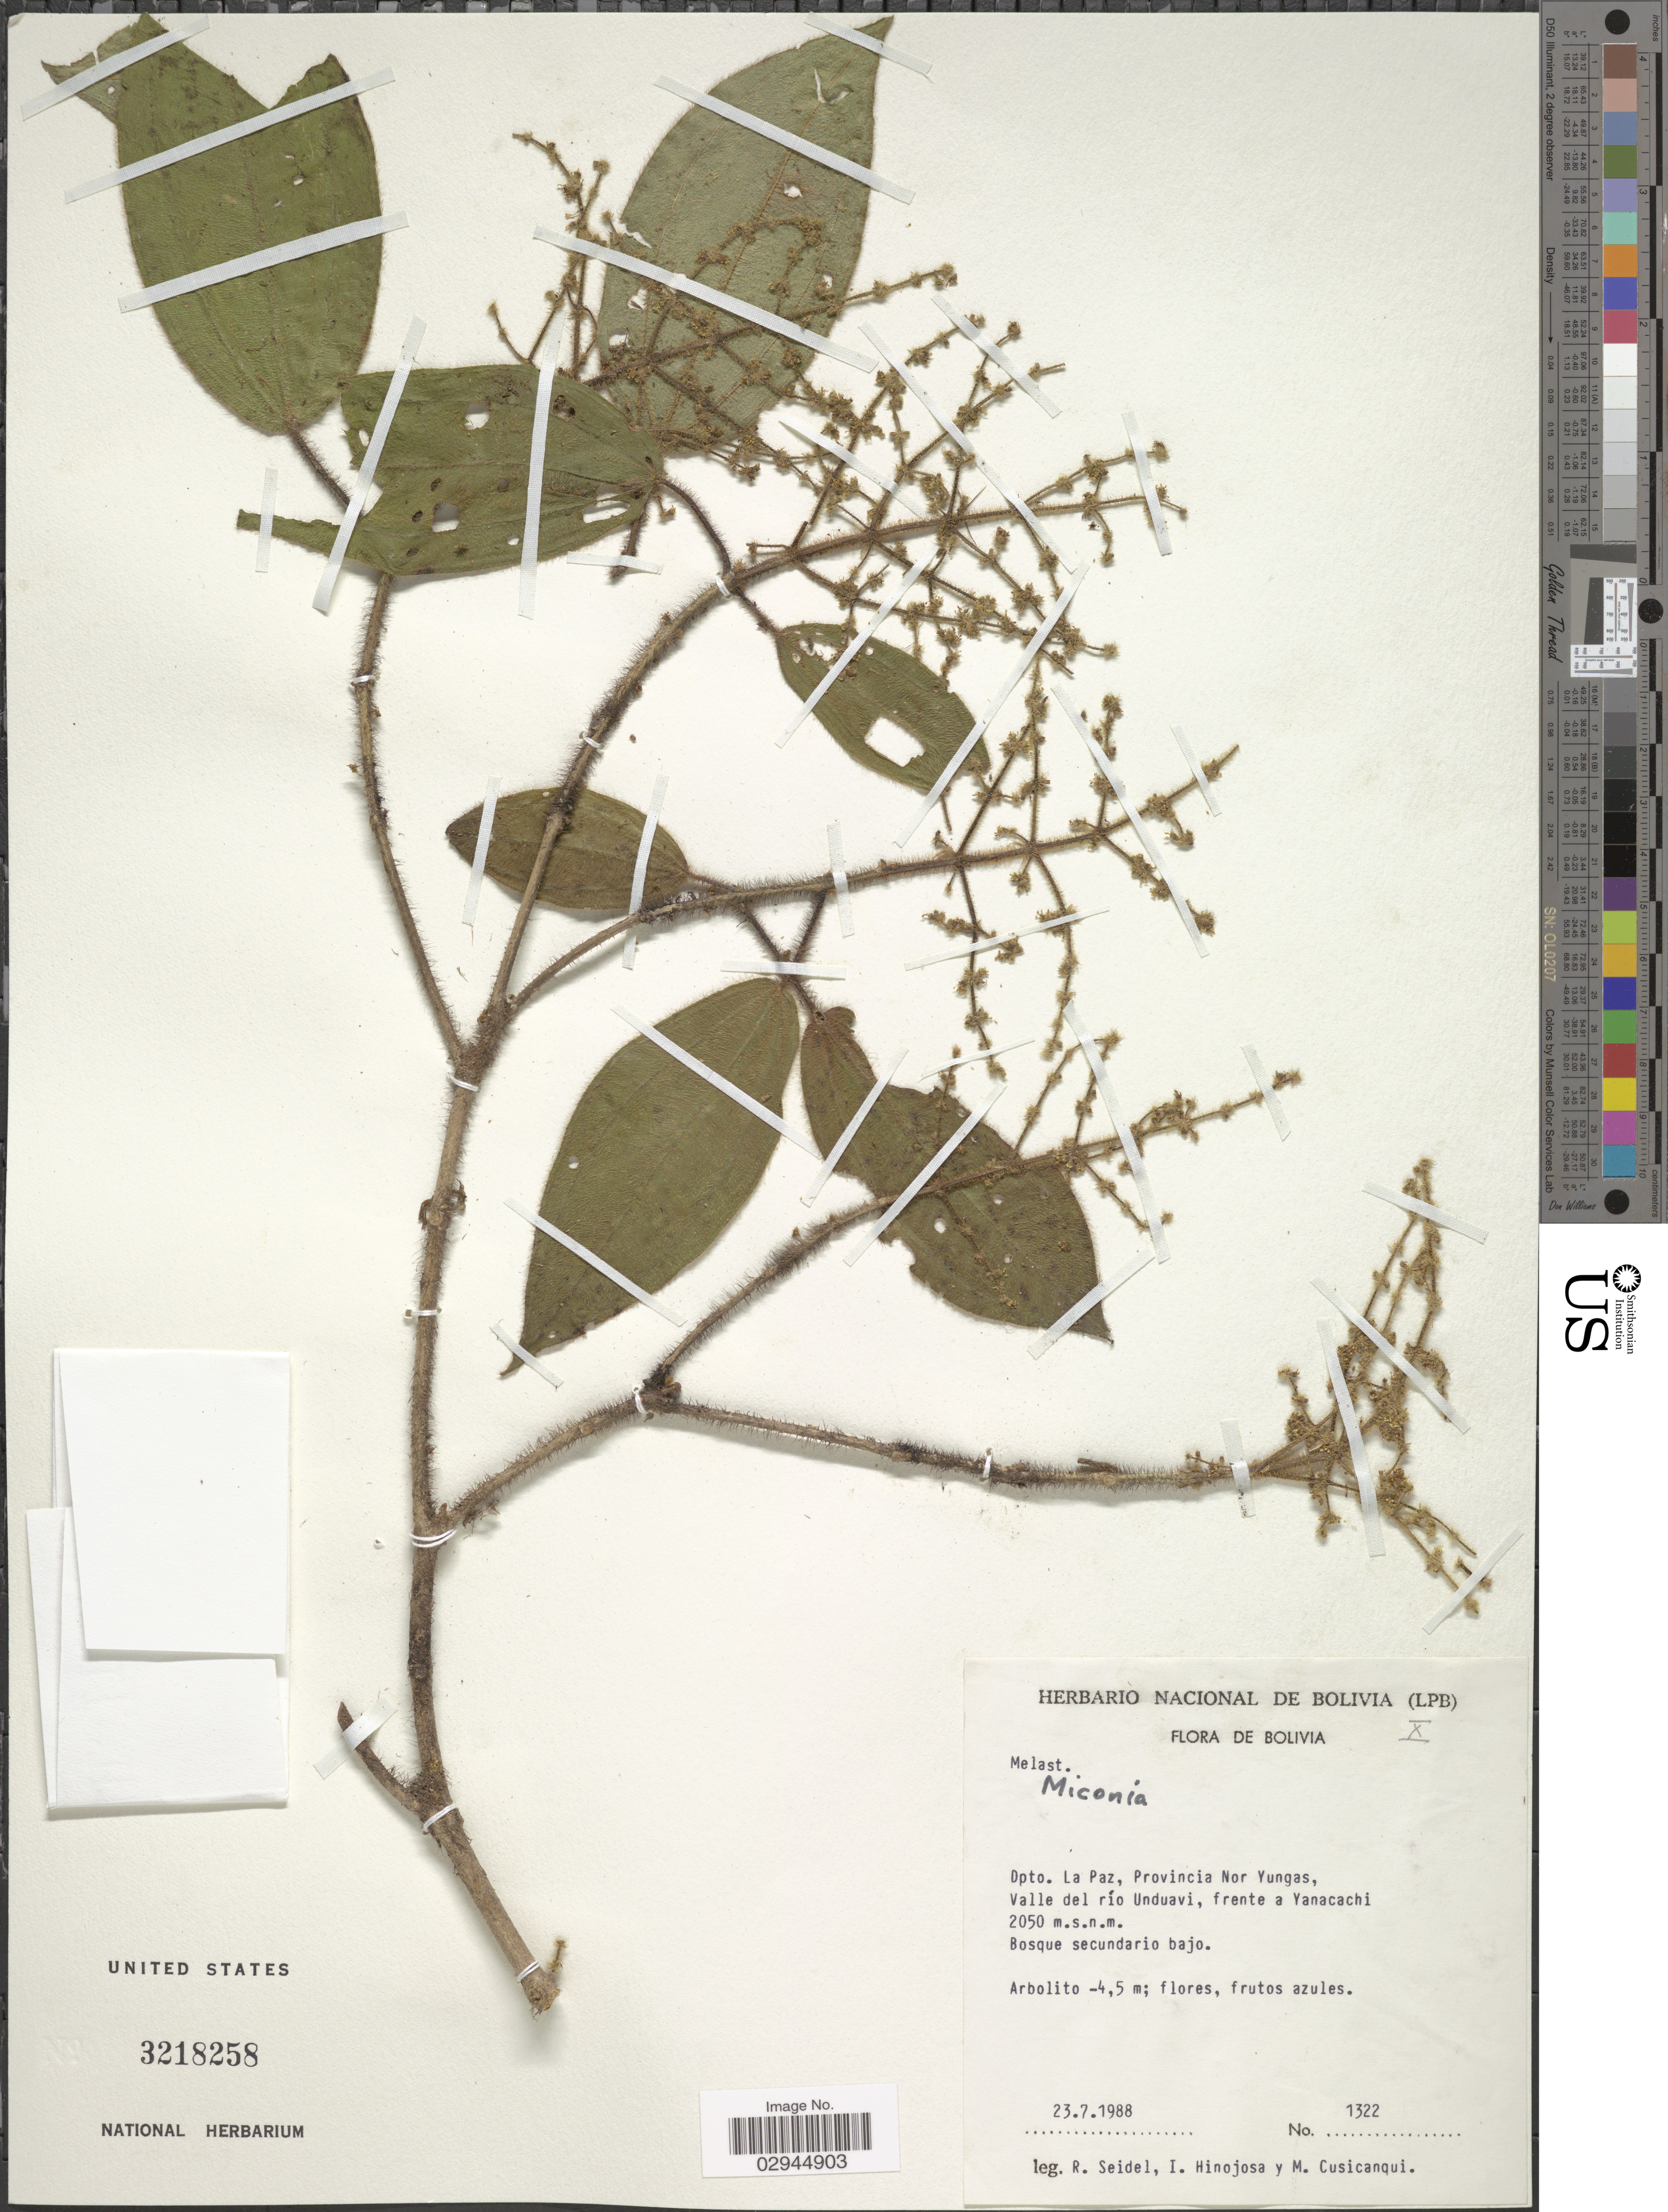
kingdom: Plantae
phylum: Tracheophyta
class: Magnoliopsida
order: Myrtales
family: Melastomataceae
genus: Miconia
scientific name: Miconia sp.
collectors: R. Siedel, I. Hinojosa & M. Cusicanqui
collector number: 1322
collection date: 1988-07-23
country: Bolivia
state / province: La Paz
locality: Dpto. La Paz, Provincia Nor Yungas, Valle del río Unduavi, frente a Yanacachi.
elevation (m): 2050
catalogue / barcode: US 3218258